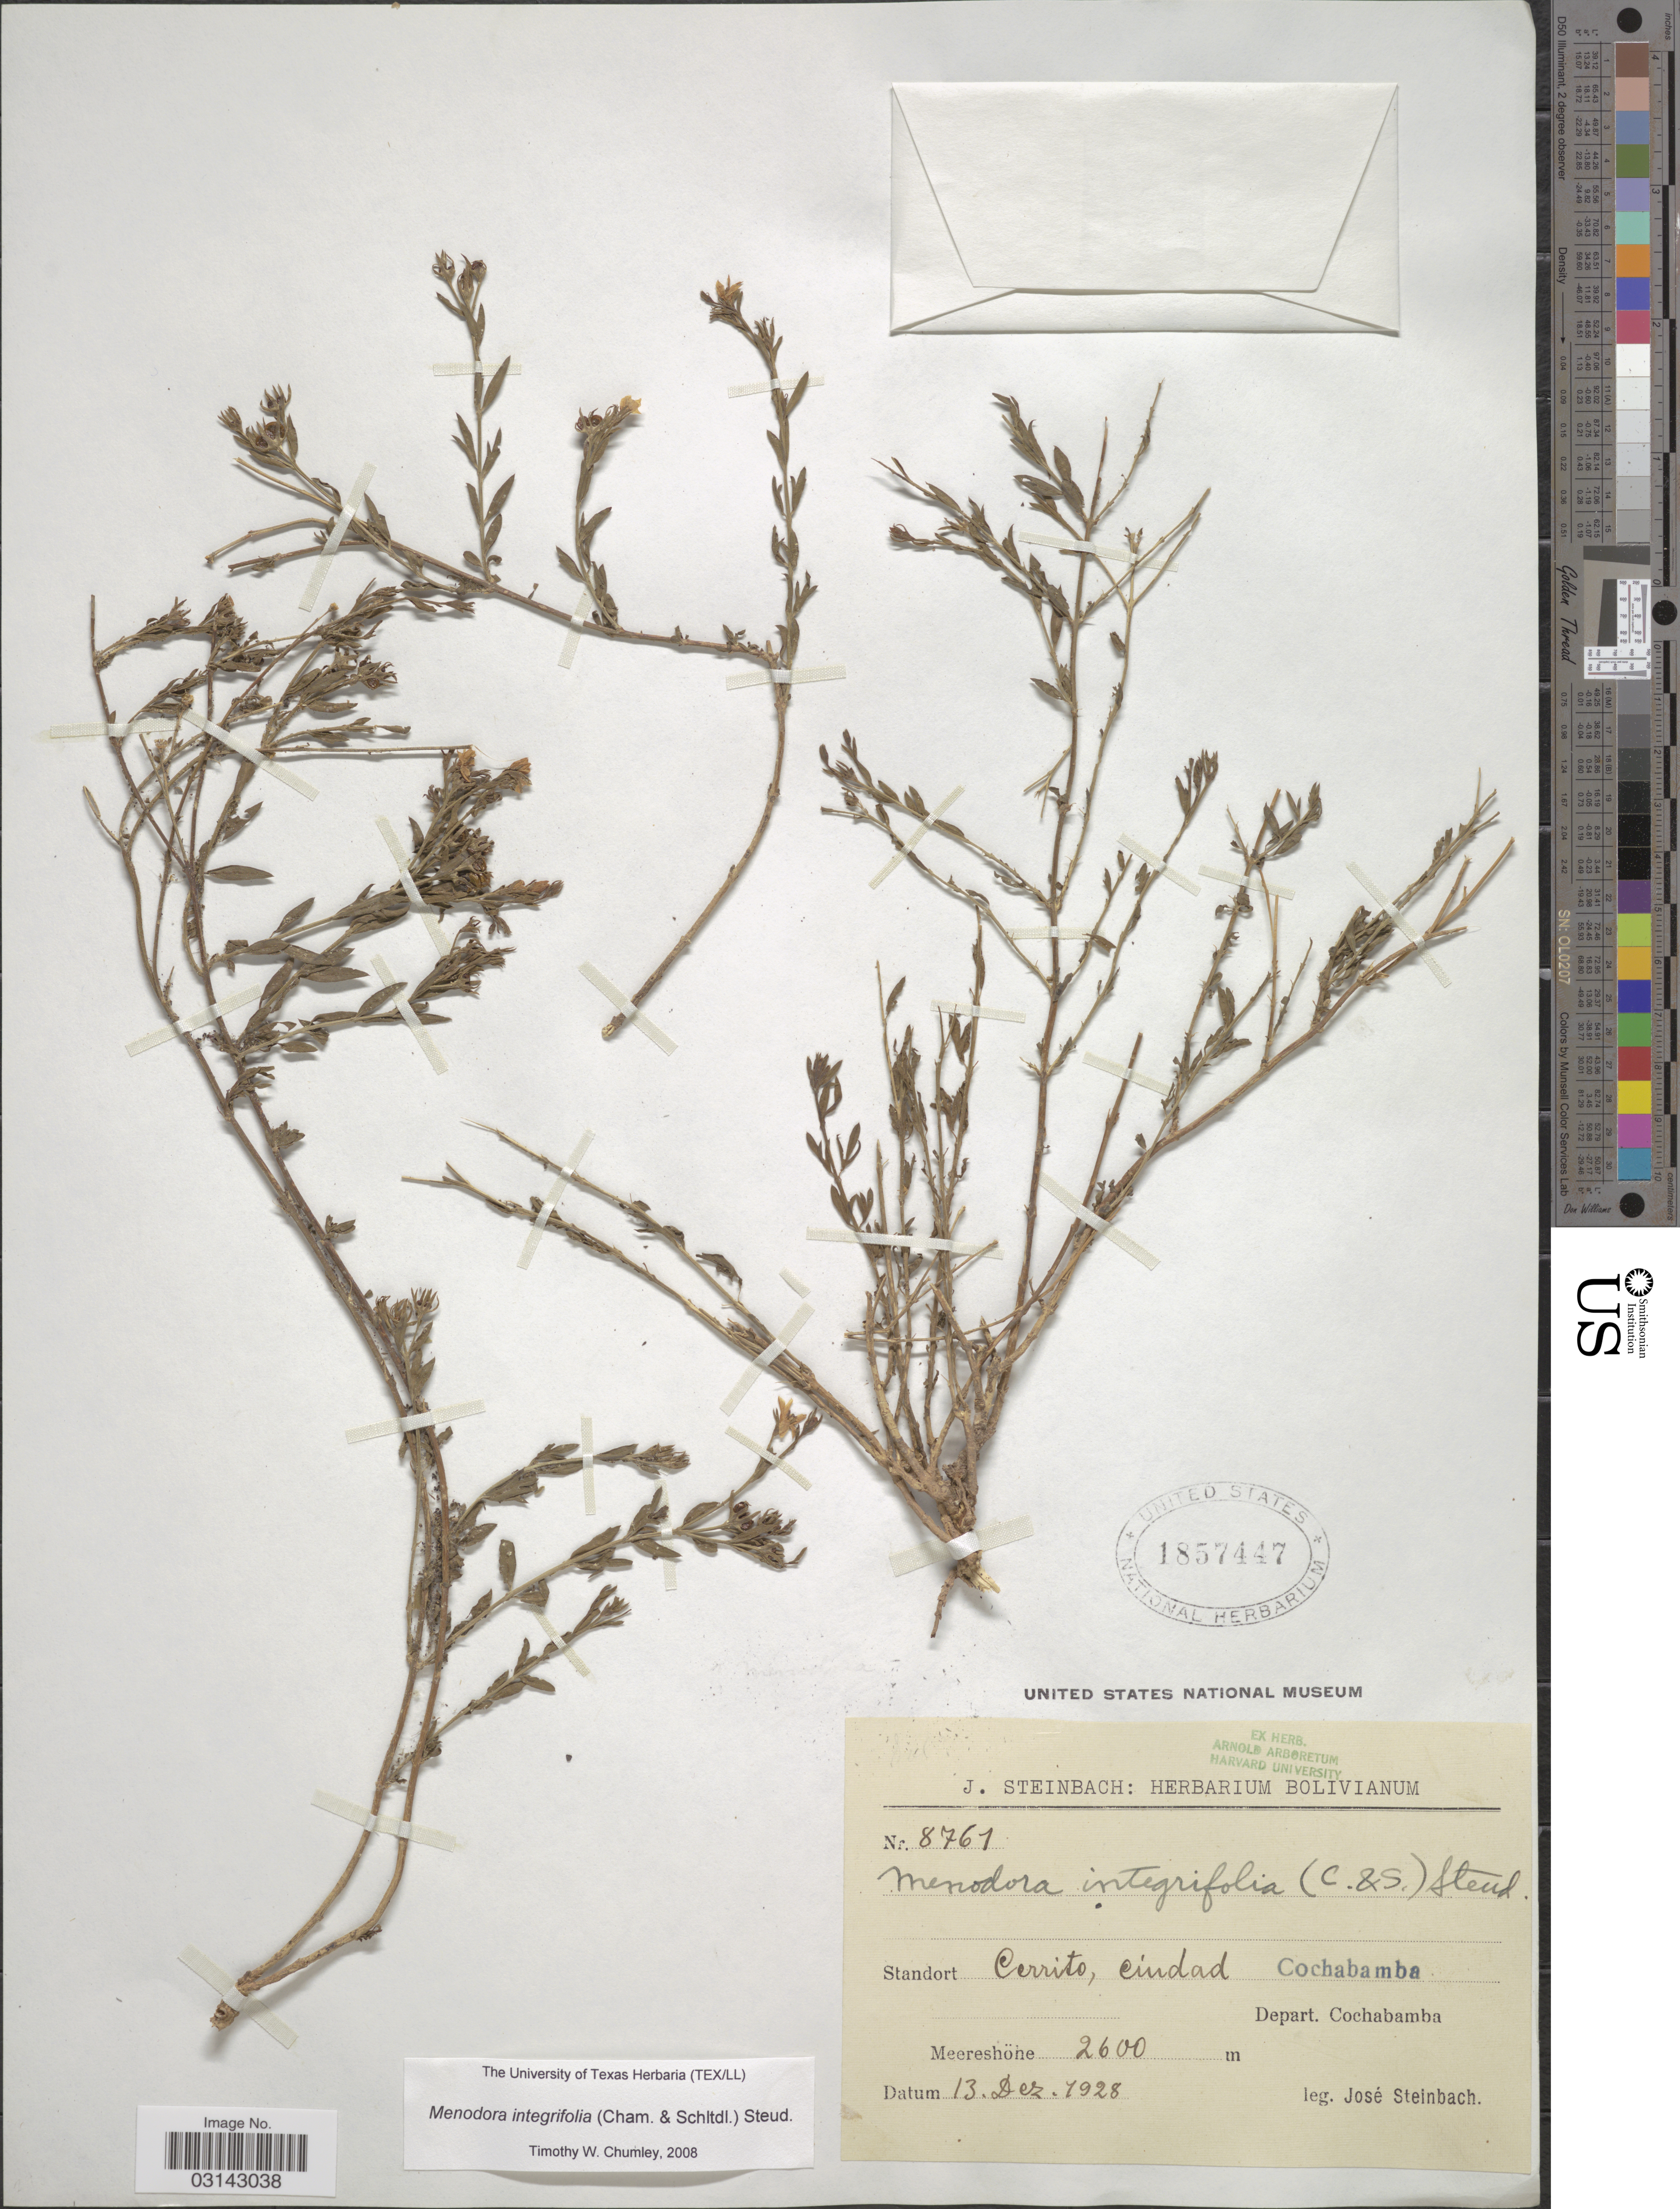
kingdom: Plantae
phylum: Tracheophyta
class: Magnoliopsida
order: Lamiales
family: Oleaceae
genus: Menodora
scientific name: Menodora integrifolia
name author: (Cham. & Schltdl.) Steud.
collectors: J. Steinbach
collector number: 8761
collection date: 1928-12-13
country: Bolivia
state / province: Cochabamba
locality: Standort Cerrito, ciudad Cochabamba. Depart. Cochabamba.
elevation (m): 2600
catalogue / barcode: US 1857447